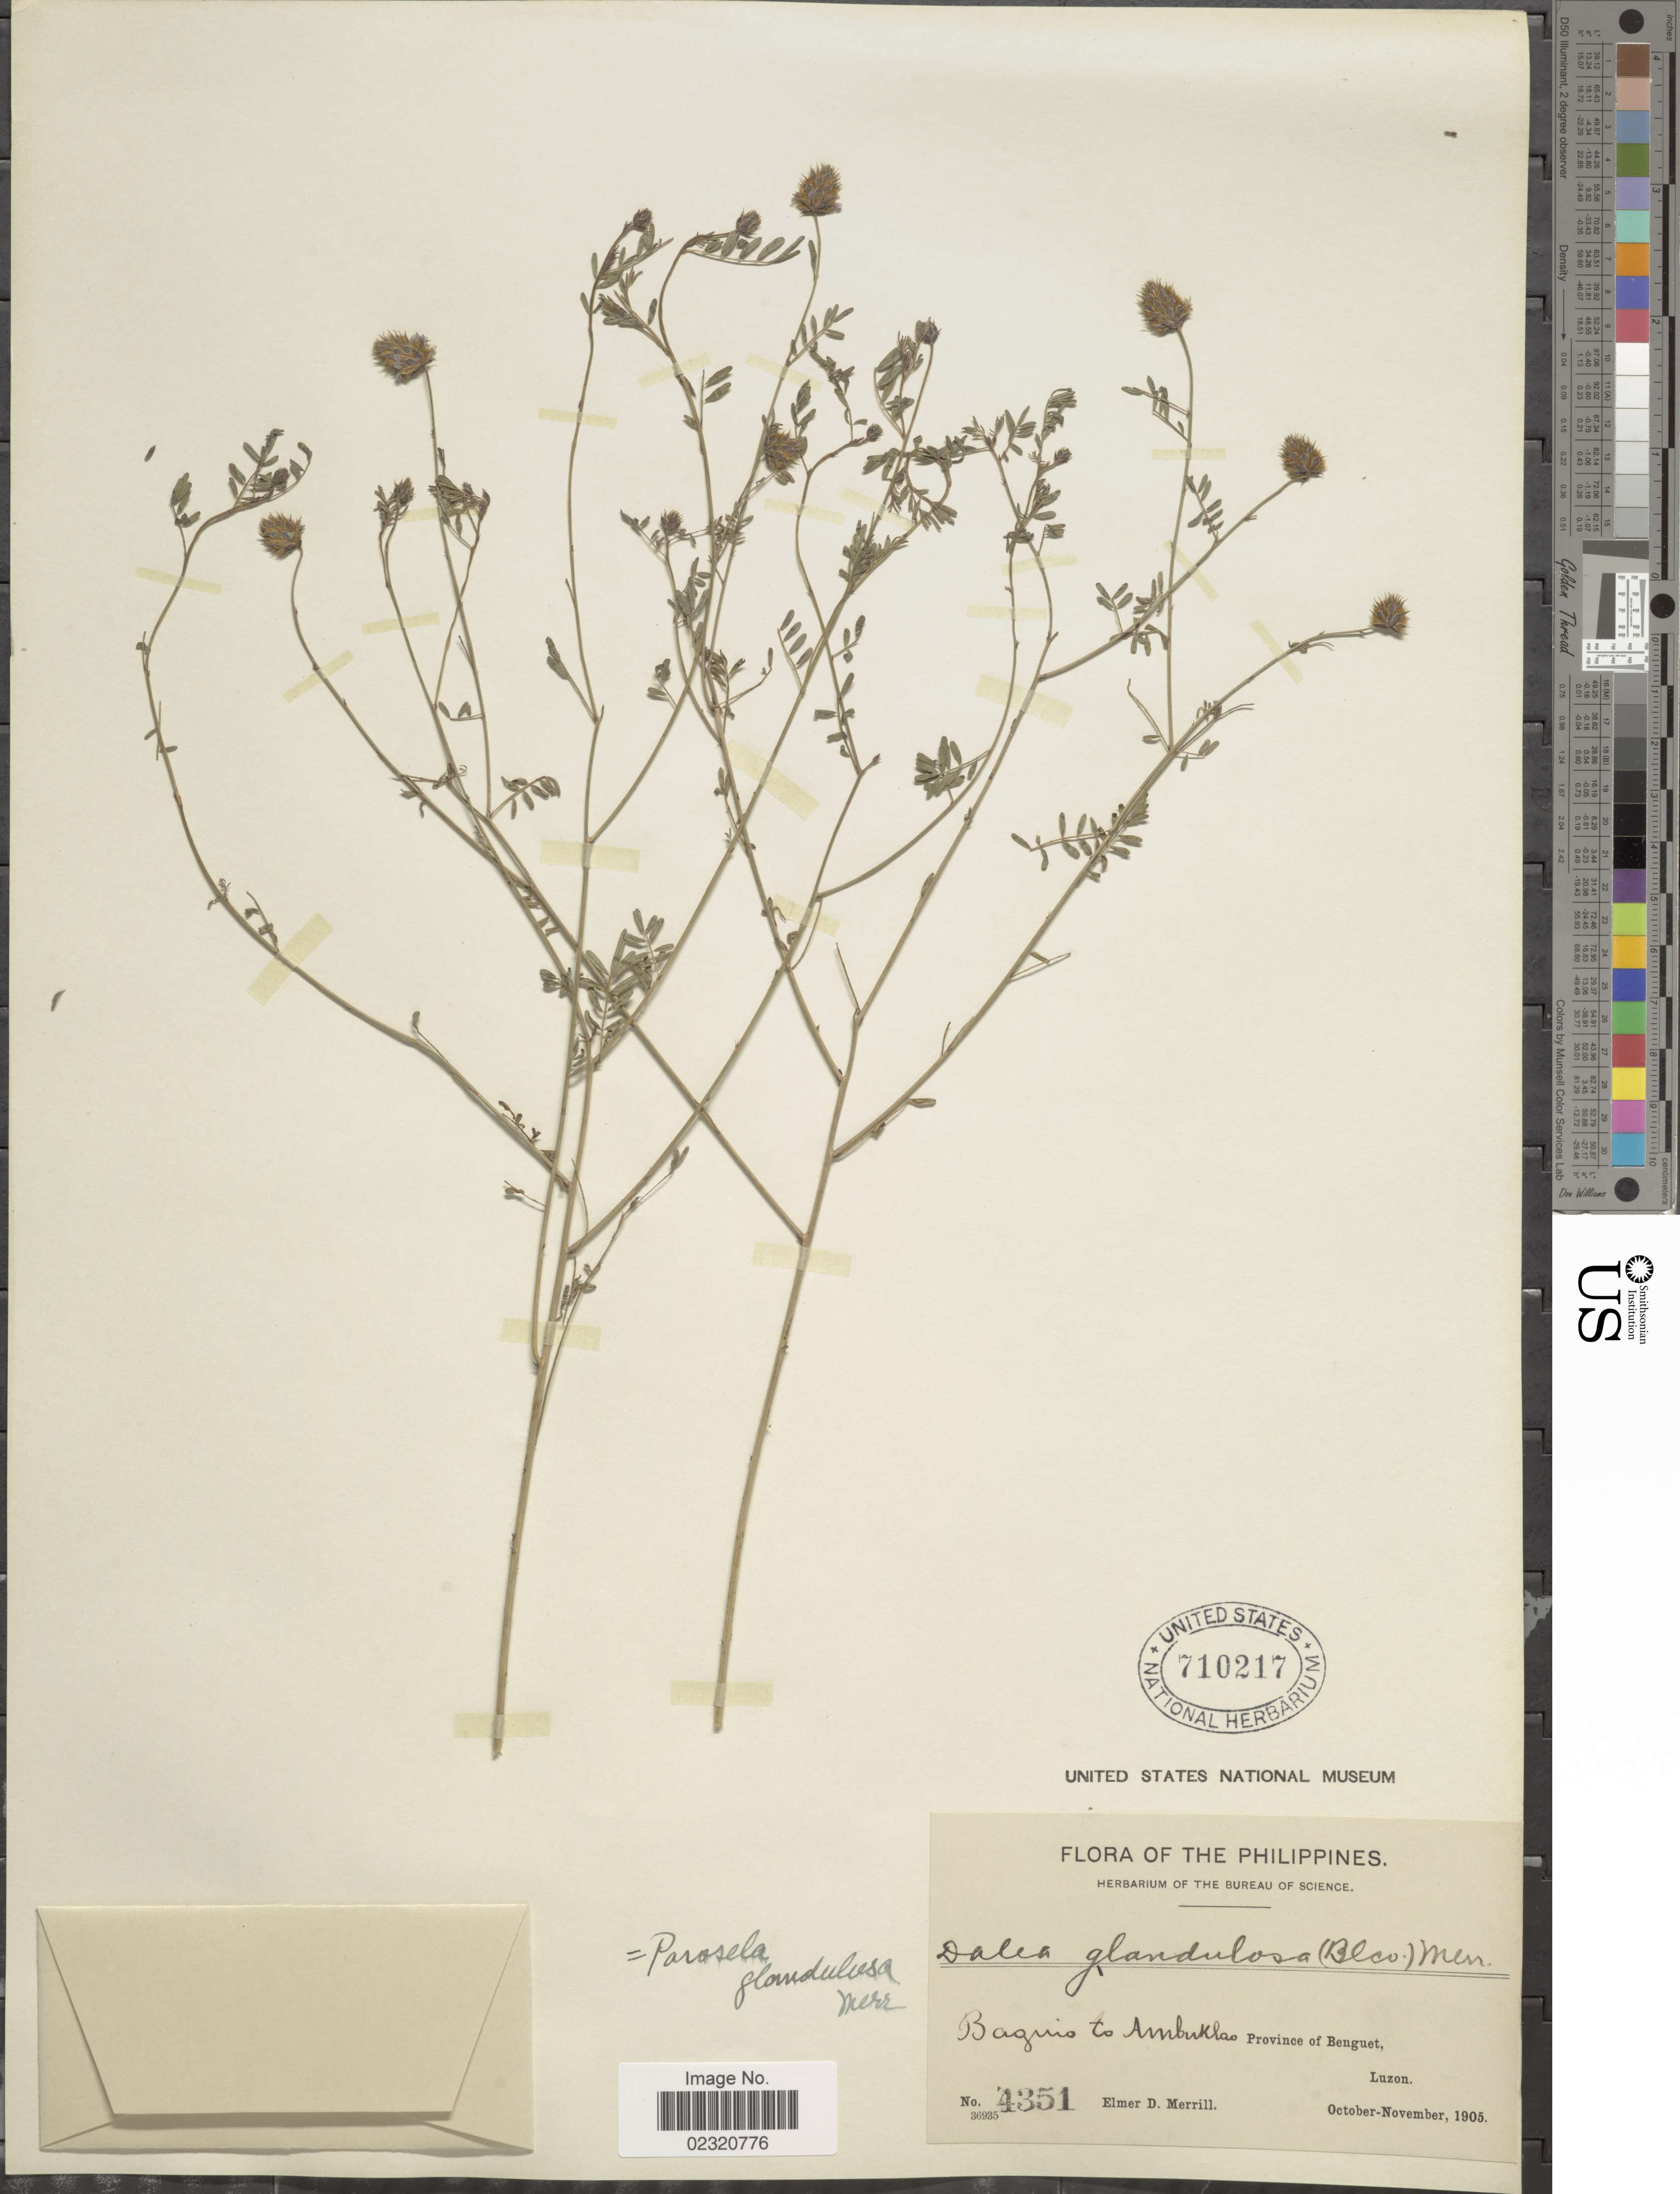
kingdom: Plantae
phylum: Tracheophyta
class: Magnoliopsida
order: Fabales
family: Fabaceae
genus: Dalea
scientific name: Dalea cliffortiana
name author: Willd.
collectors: E. D. Merrill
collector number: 4351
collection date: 1905-10/1905-11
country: Philippines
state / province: Cordillera (Administrative Region)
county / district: Benguet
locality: Baguio to Ambuklao, Province of Benguet, Luzon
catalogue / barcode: US 710217